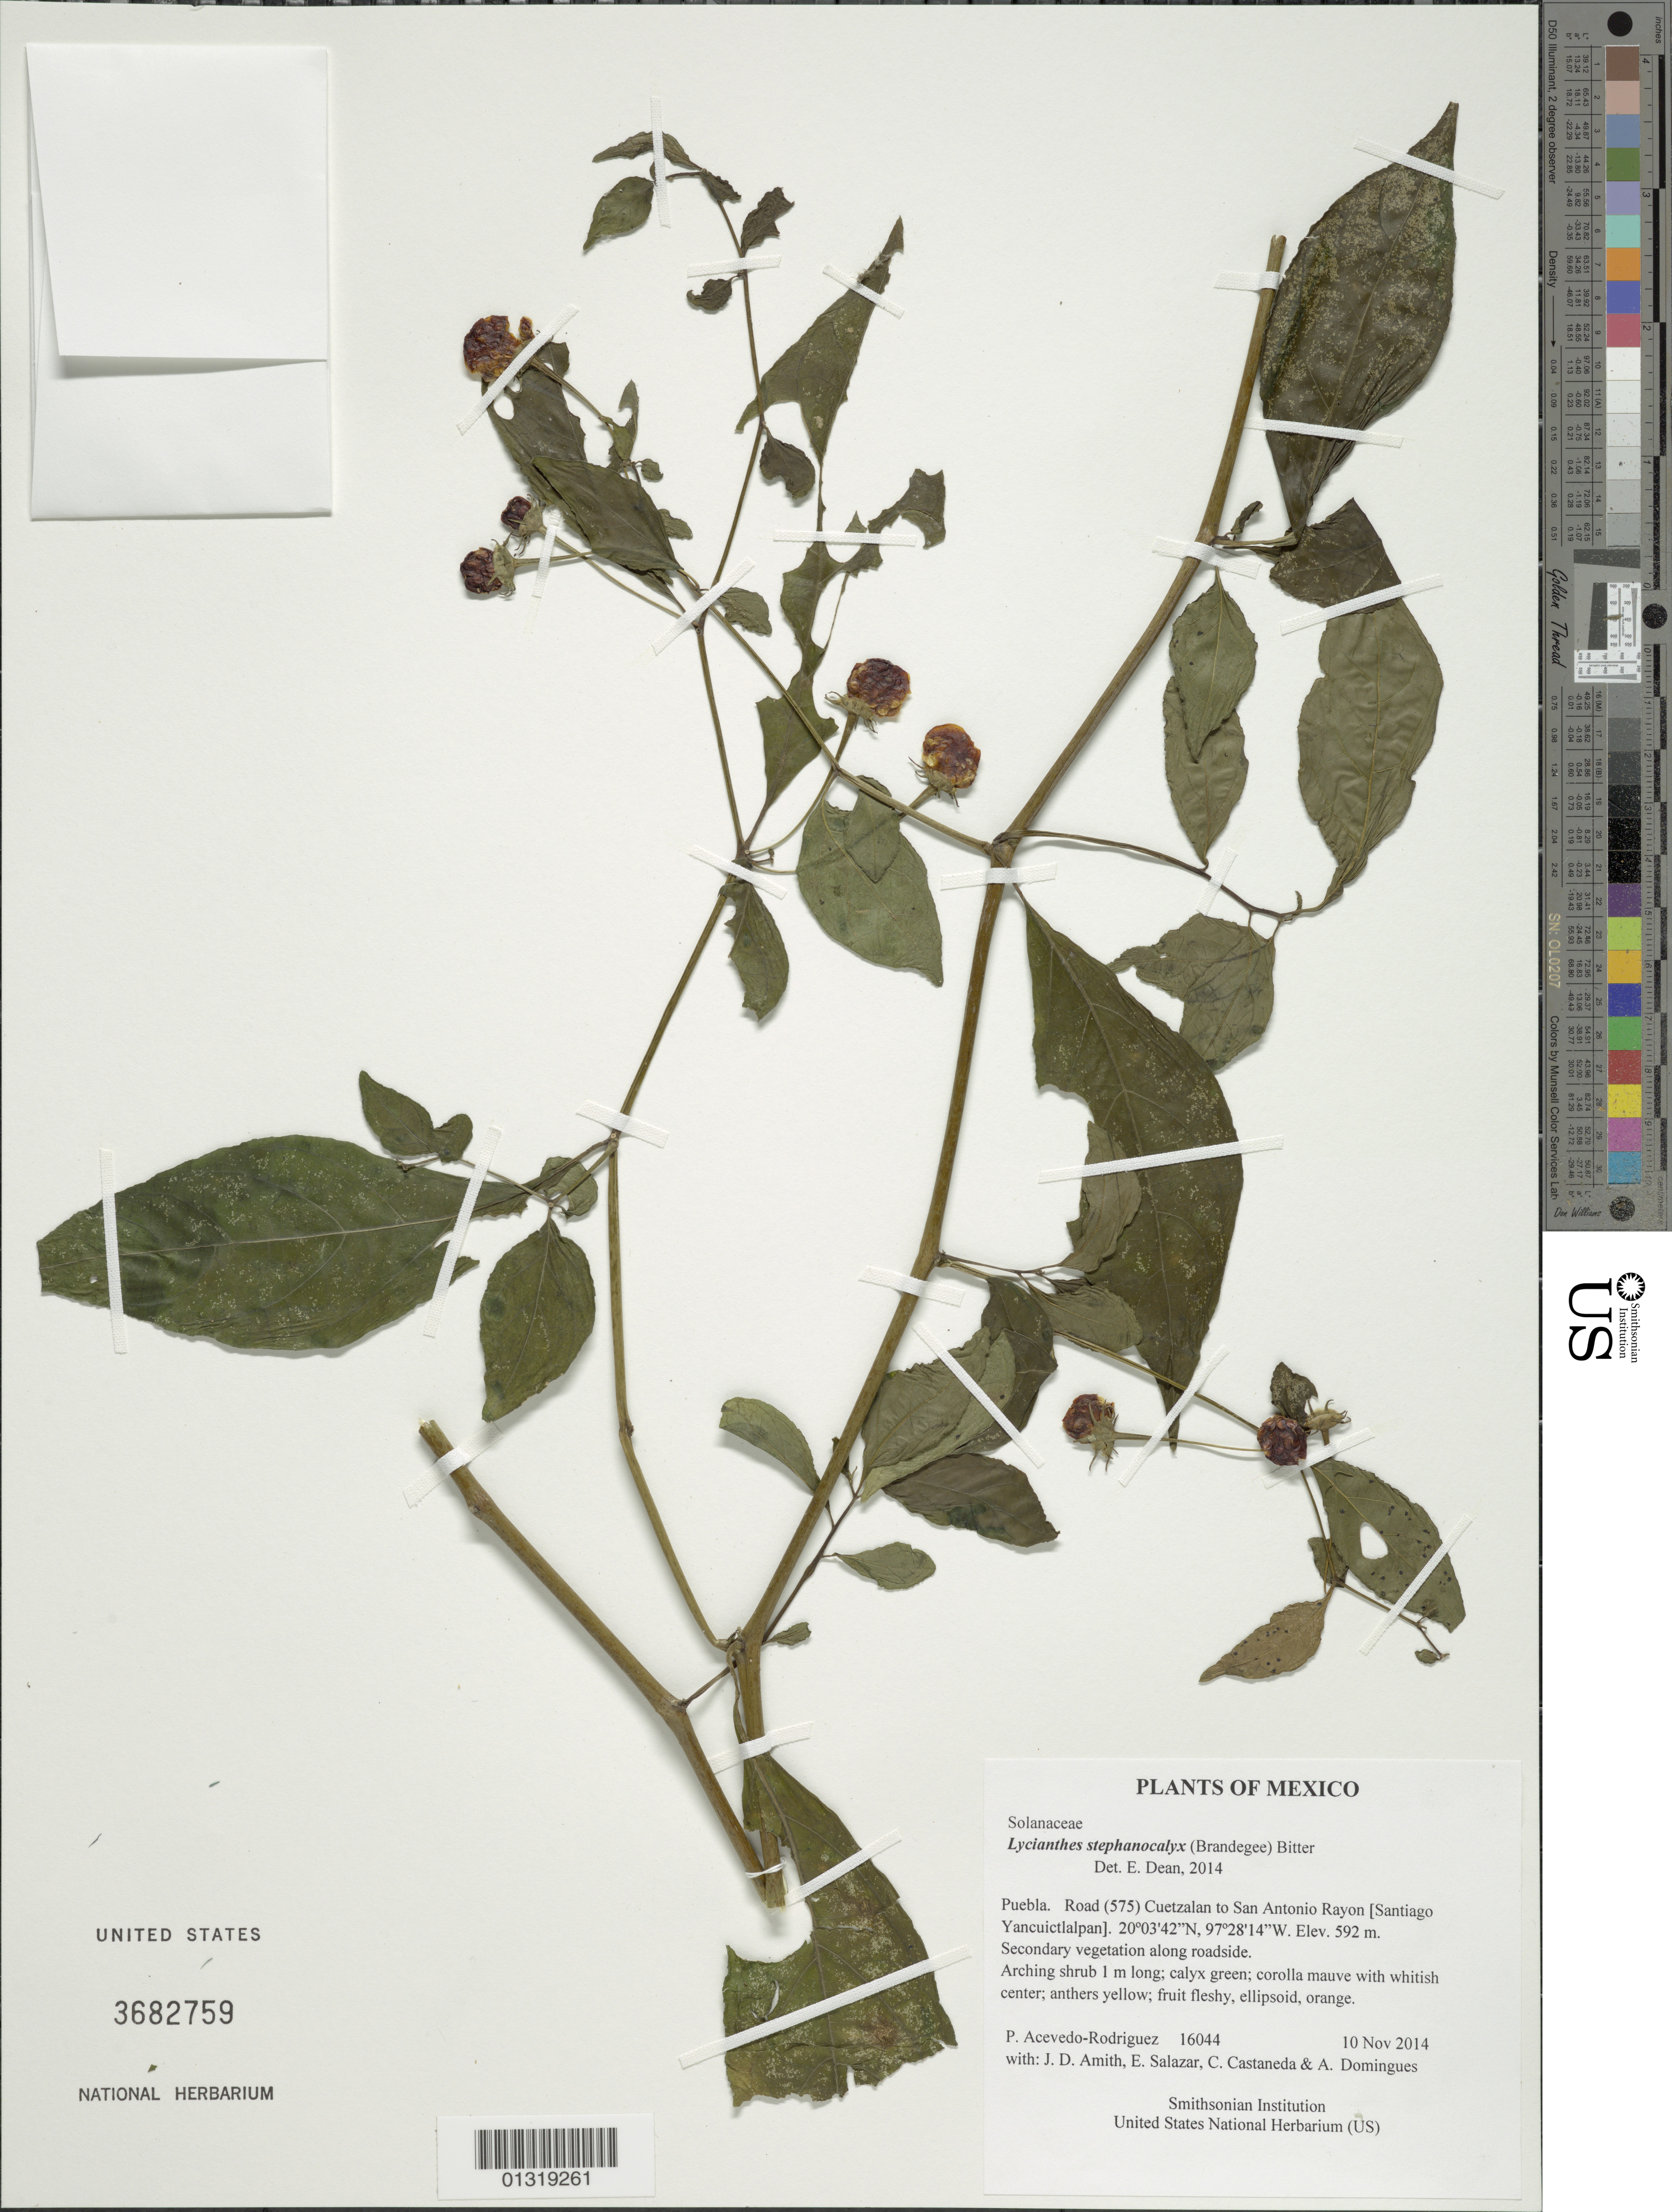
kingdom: Plantae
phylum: Tracheophyta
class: Magnoliopsida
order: Solanales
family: Solanaceae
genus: Lycianthes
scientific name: Lycianthes stephanocalyx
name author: (Brandegee) Bitter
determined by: Dean, E. A.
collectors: P. Acevedo-Rodr., J. D. Amith, E. Salazar, C. Castaneda & A. Domingues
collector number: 16044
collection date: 2014-11-10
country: Mexico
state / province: Puebla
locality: Road (575) Cuetzalan to San Antonio Rayon [Santiago Yancuictlalpan]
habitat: Secondary vegetation along roadside.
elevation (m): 592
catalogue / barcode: US 3682759